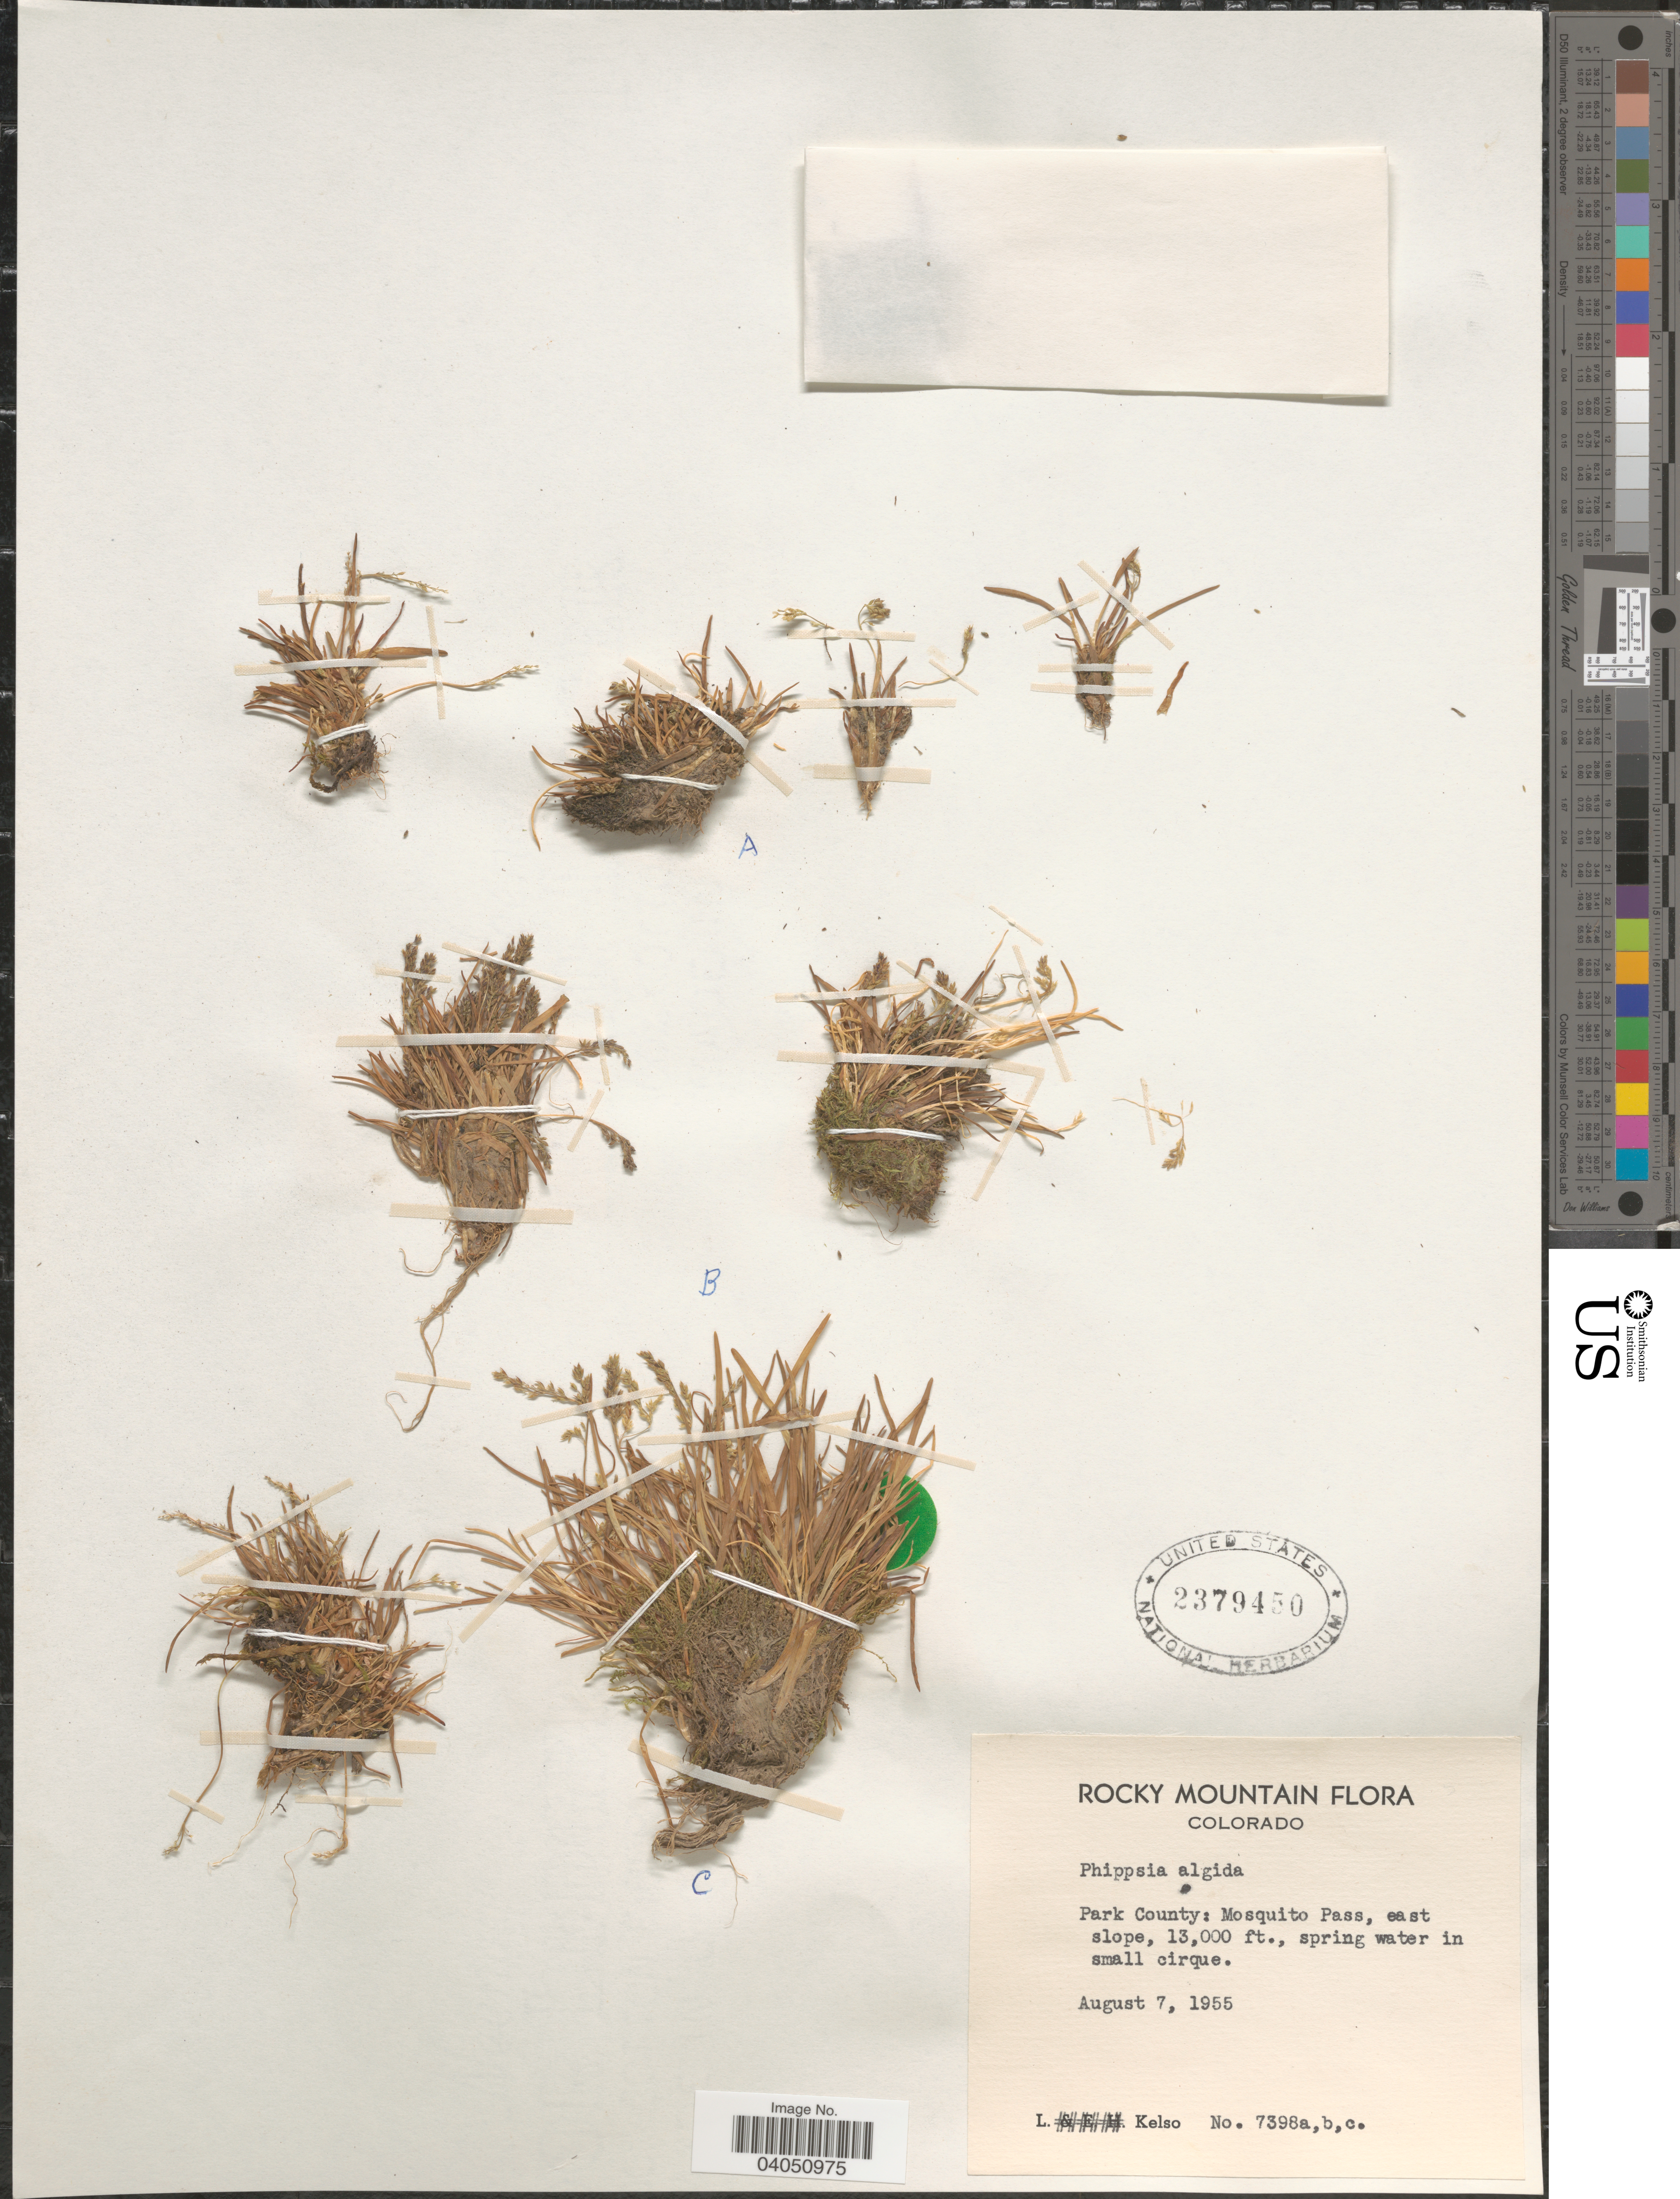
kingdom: Plantae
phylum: Tracheophyta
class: Liliopsida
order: Poales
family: Poaceae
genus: Phippsia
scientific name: Phippsia algida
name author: (Sol.) R. Br.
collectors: L. Kelso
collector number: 7398a,b,c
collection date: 1955-08-07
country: United States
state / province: Colorado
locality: Rocky Mountain. Park County: Mosquito Pass, east slope.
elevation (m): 3962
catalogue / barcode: US 2379450